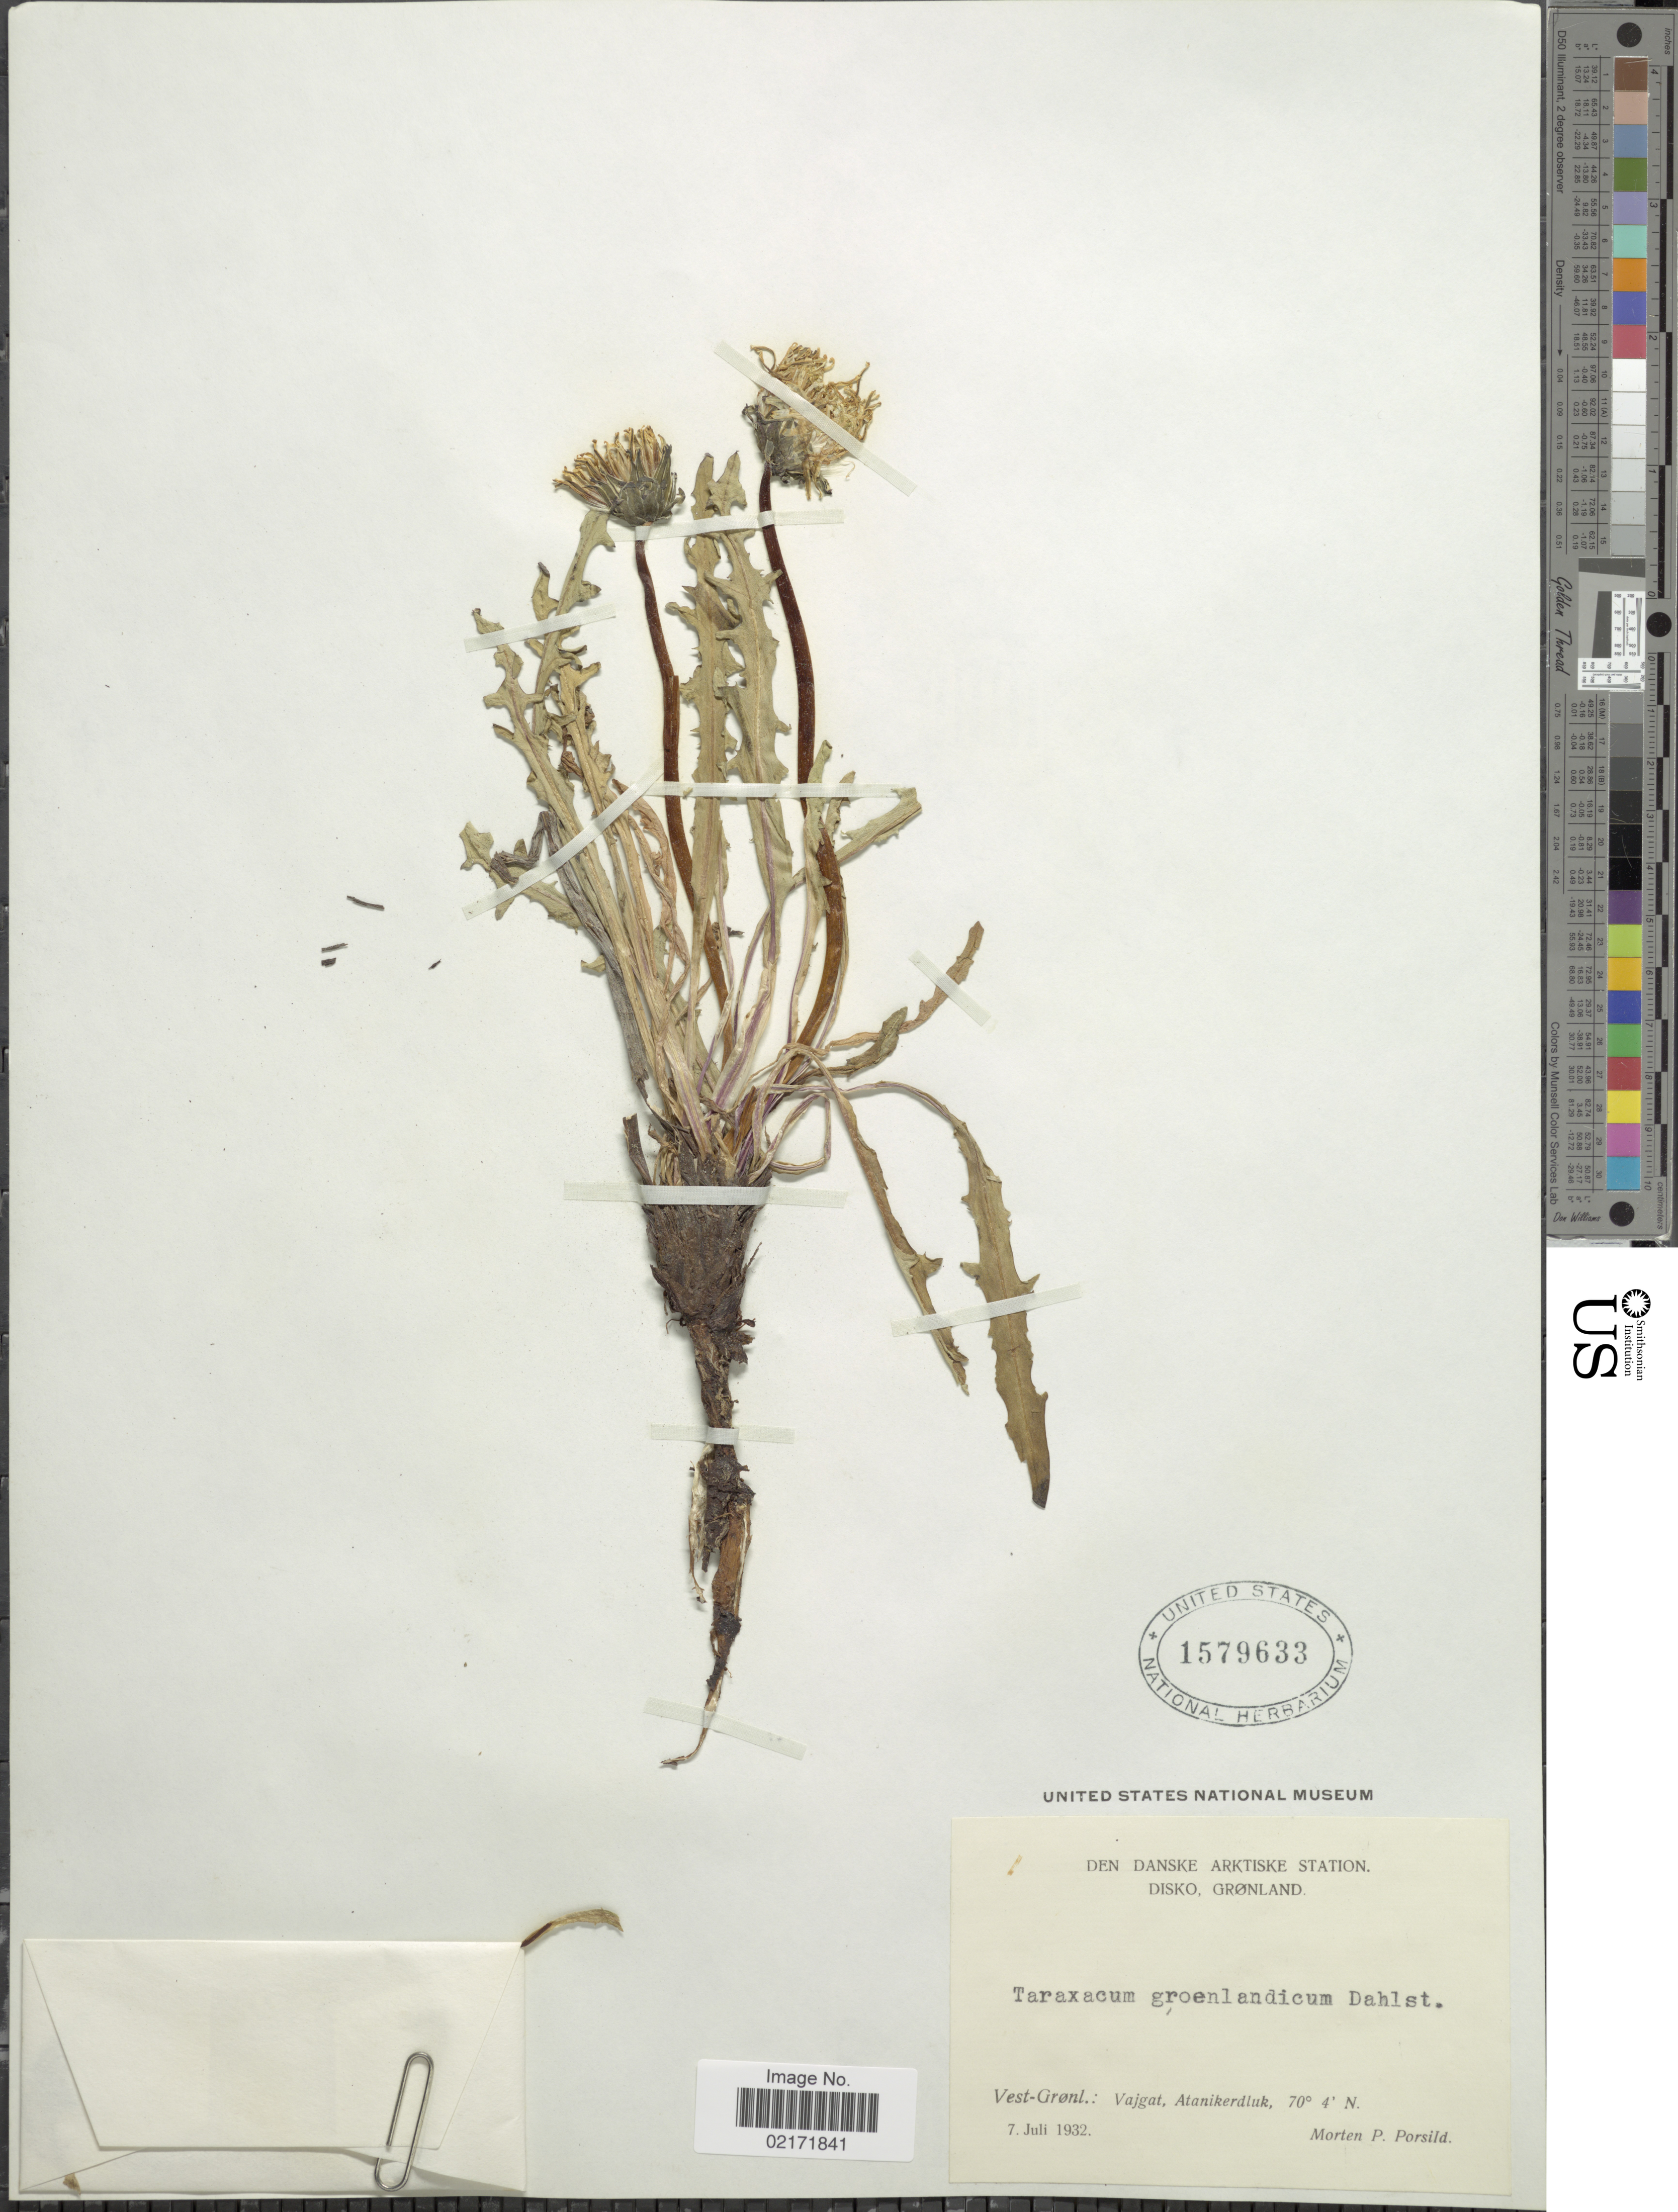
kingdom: Plantae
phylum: Tracheophyta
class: Magnoliopsida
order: Asterales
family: Asteraceae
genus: Taraxacum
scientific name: Taraxacum groenlandicum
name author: Dahlst.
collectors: M. P. Porsild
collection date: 1932-07-07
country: Greenland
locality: Den Danske Arktiske Station, Disko, Vest-Grønl.: Vajgat, Atanikerdluk.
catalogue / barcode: US 1579633